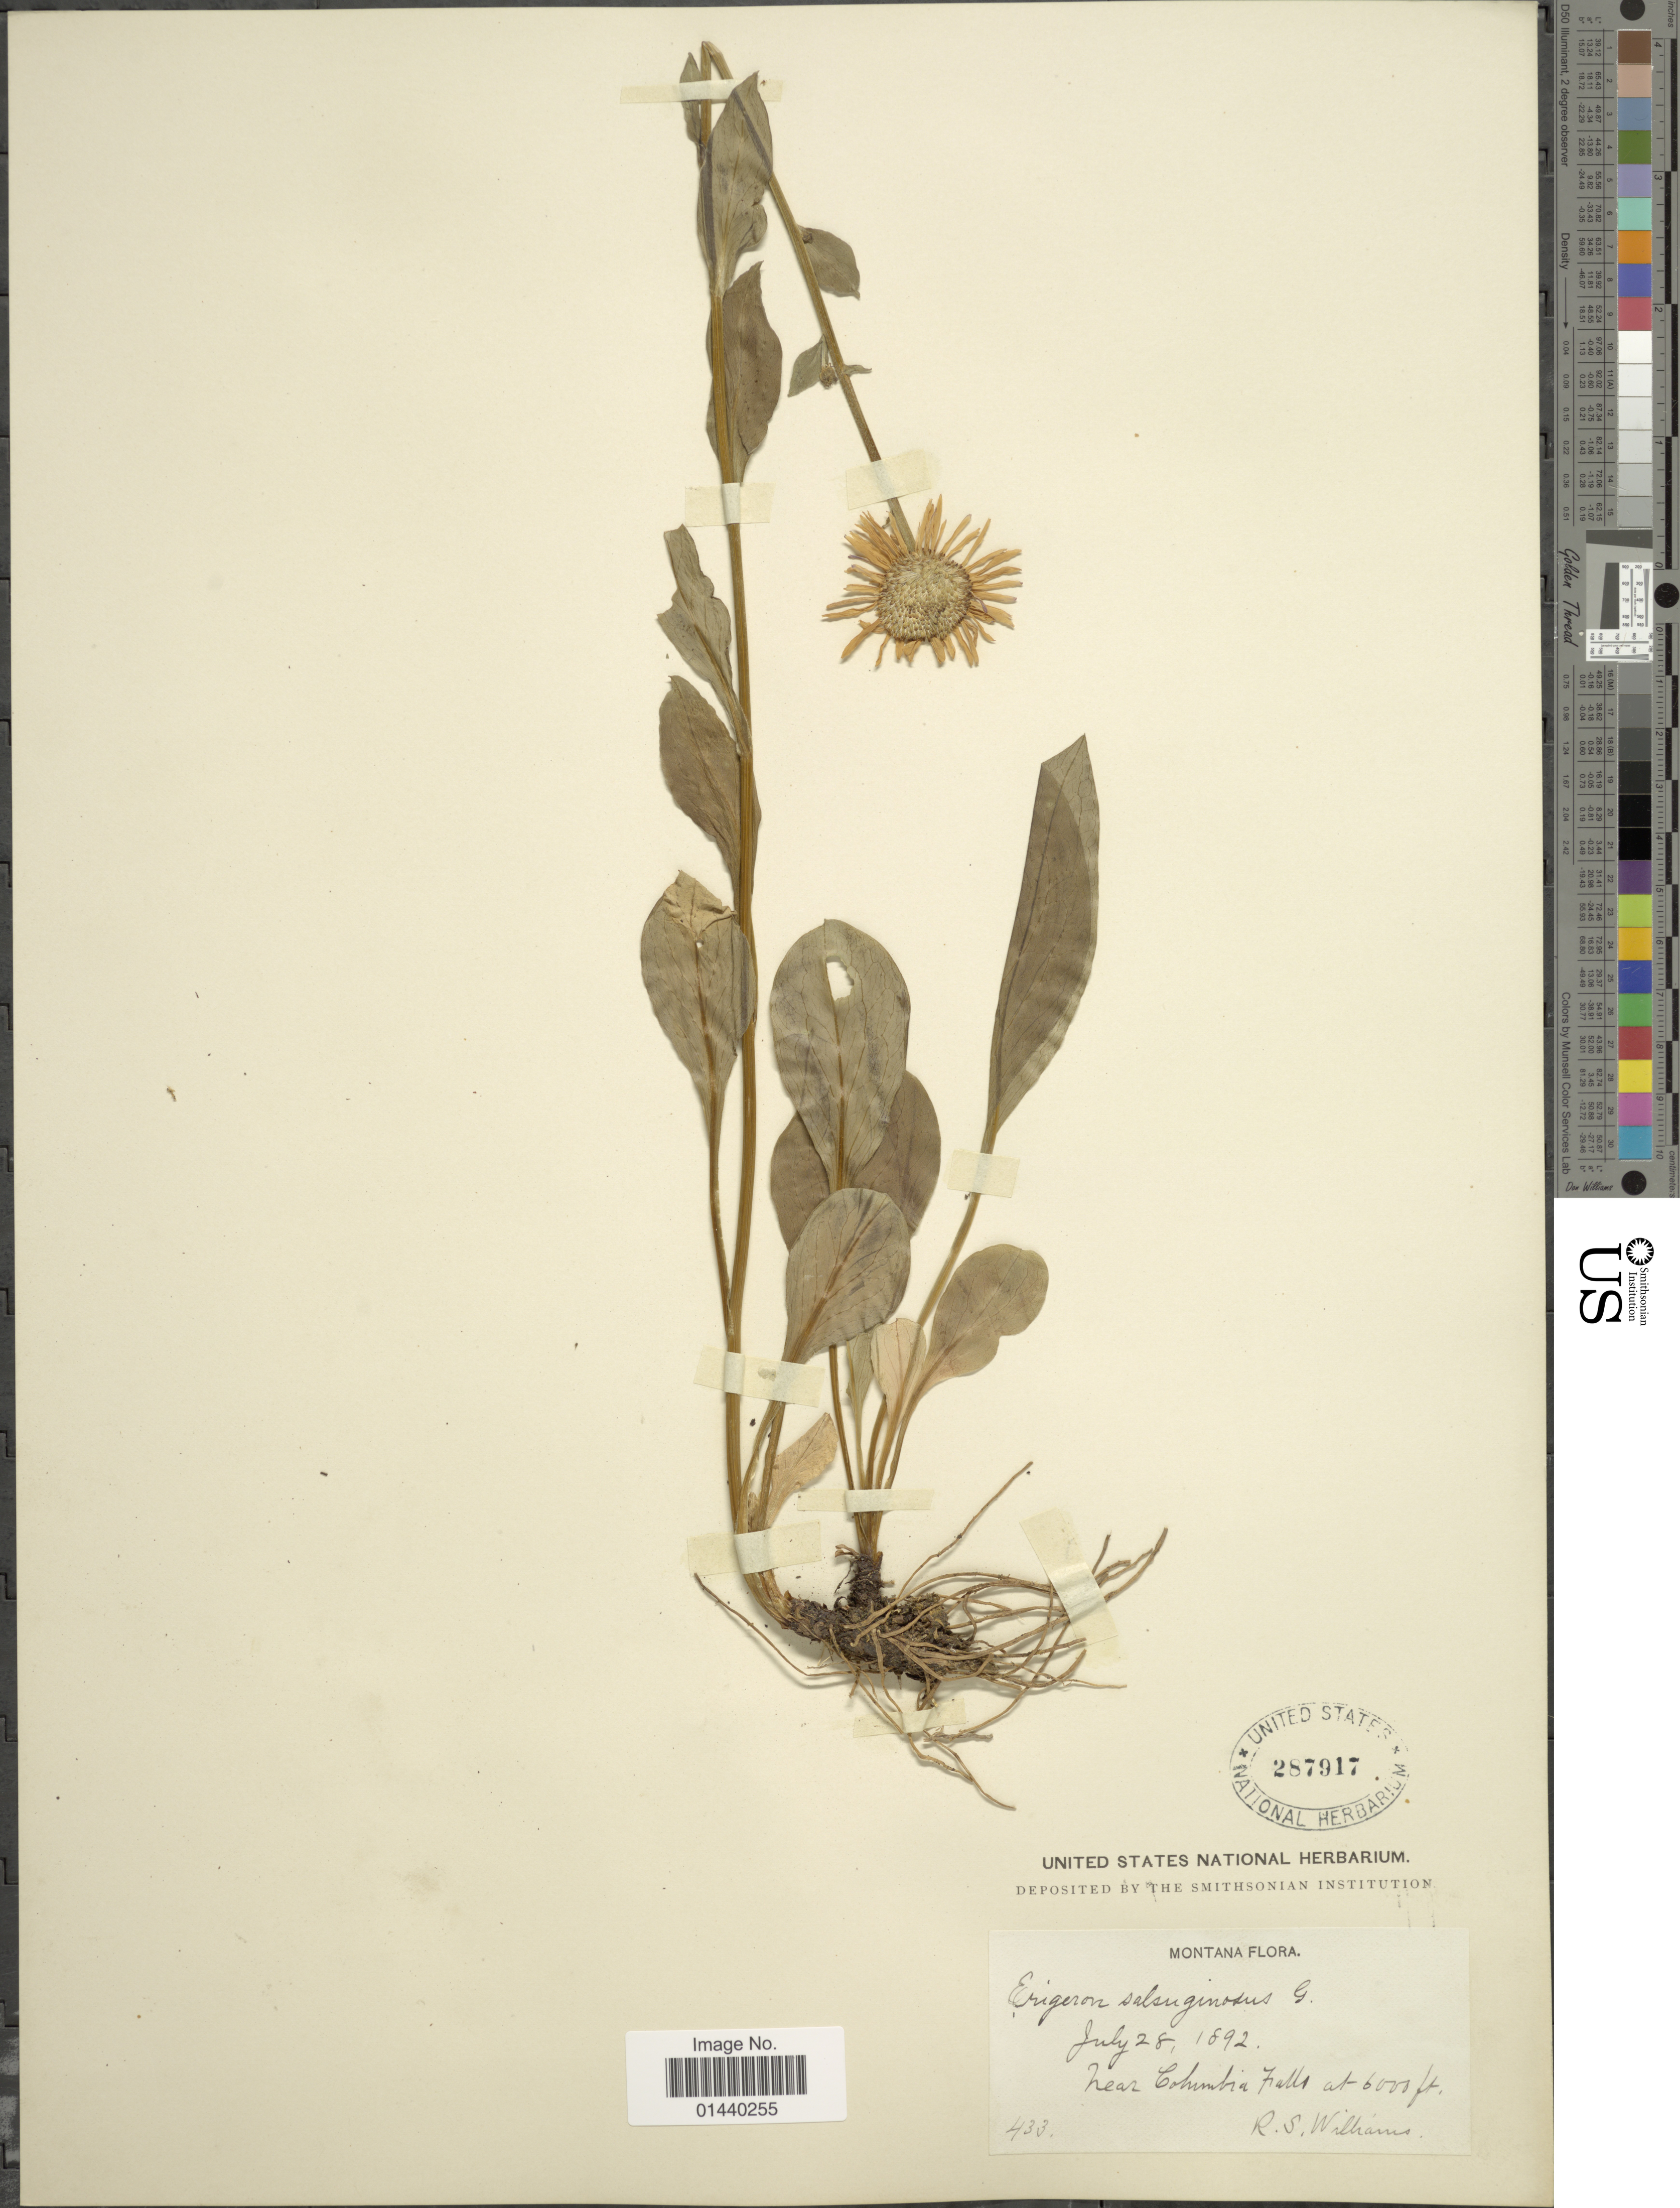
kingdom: Plantae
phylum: Tracheophyta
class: Magnoliopsida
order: Asterales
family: Asteraceae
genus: Erigeron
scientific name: Erigeron salsuginosus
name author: (Richardson ex R. Br.) A. Gray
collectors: R. S. Williams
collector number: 433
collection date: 1892-07-28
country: United States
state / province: Montana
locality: Near Columbia Falls.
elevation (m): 1829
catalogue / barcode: US 287917